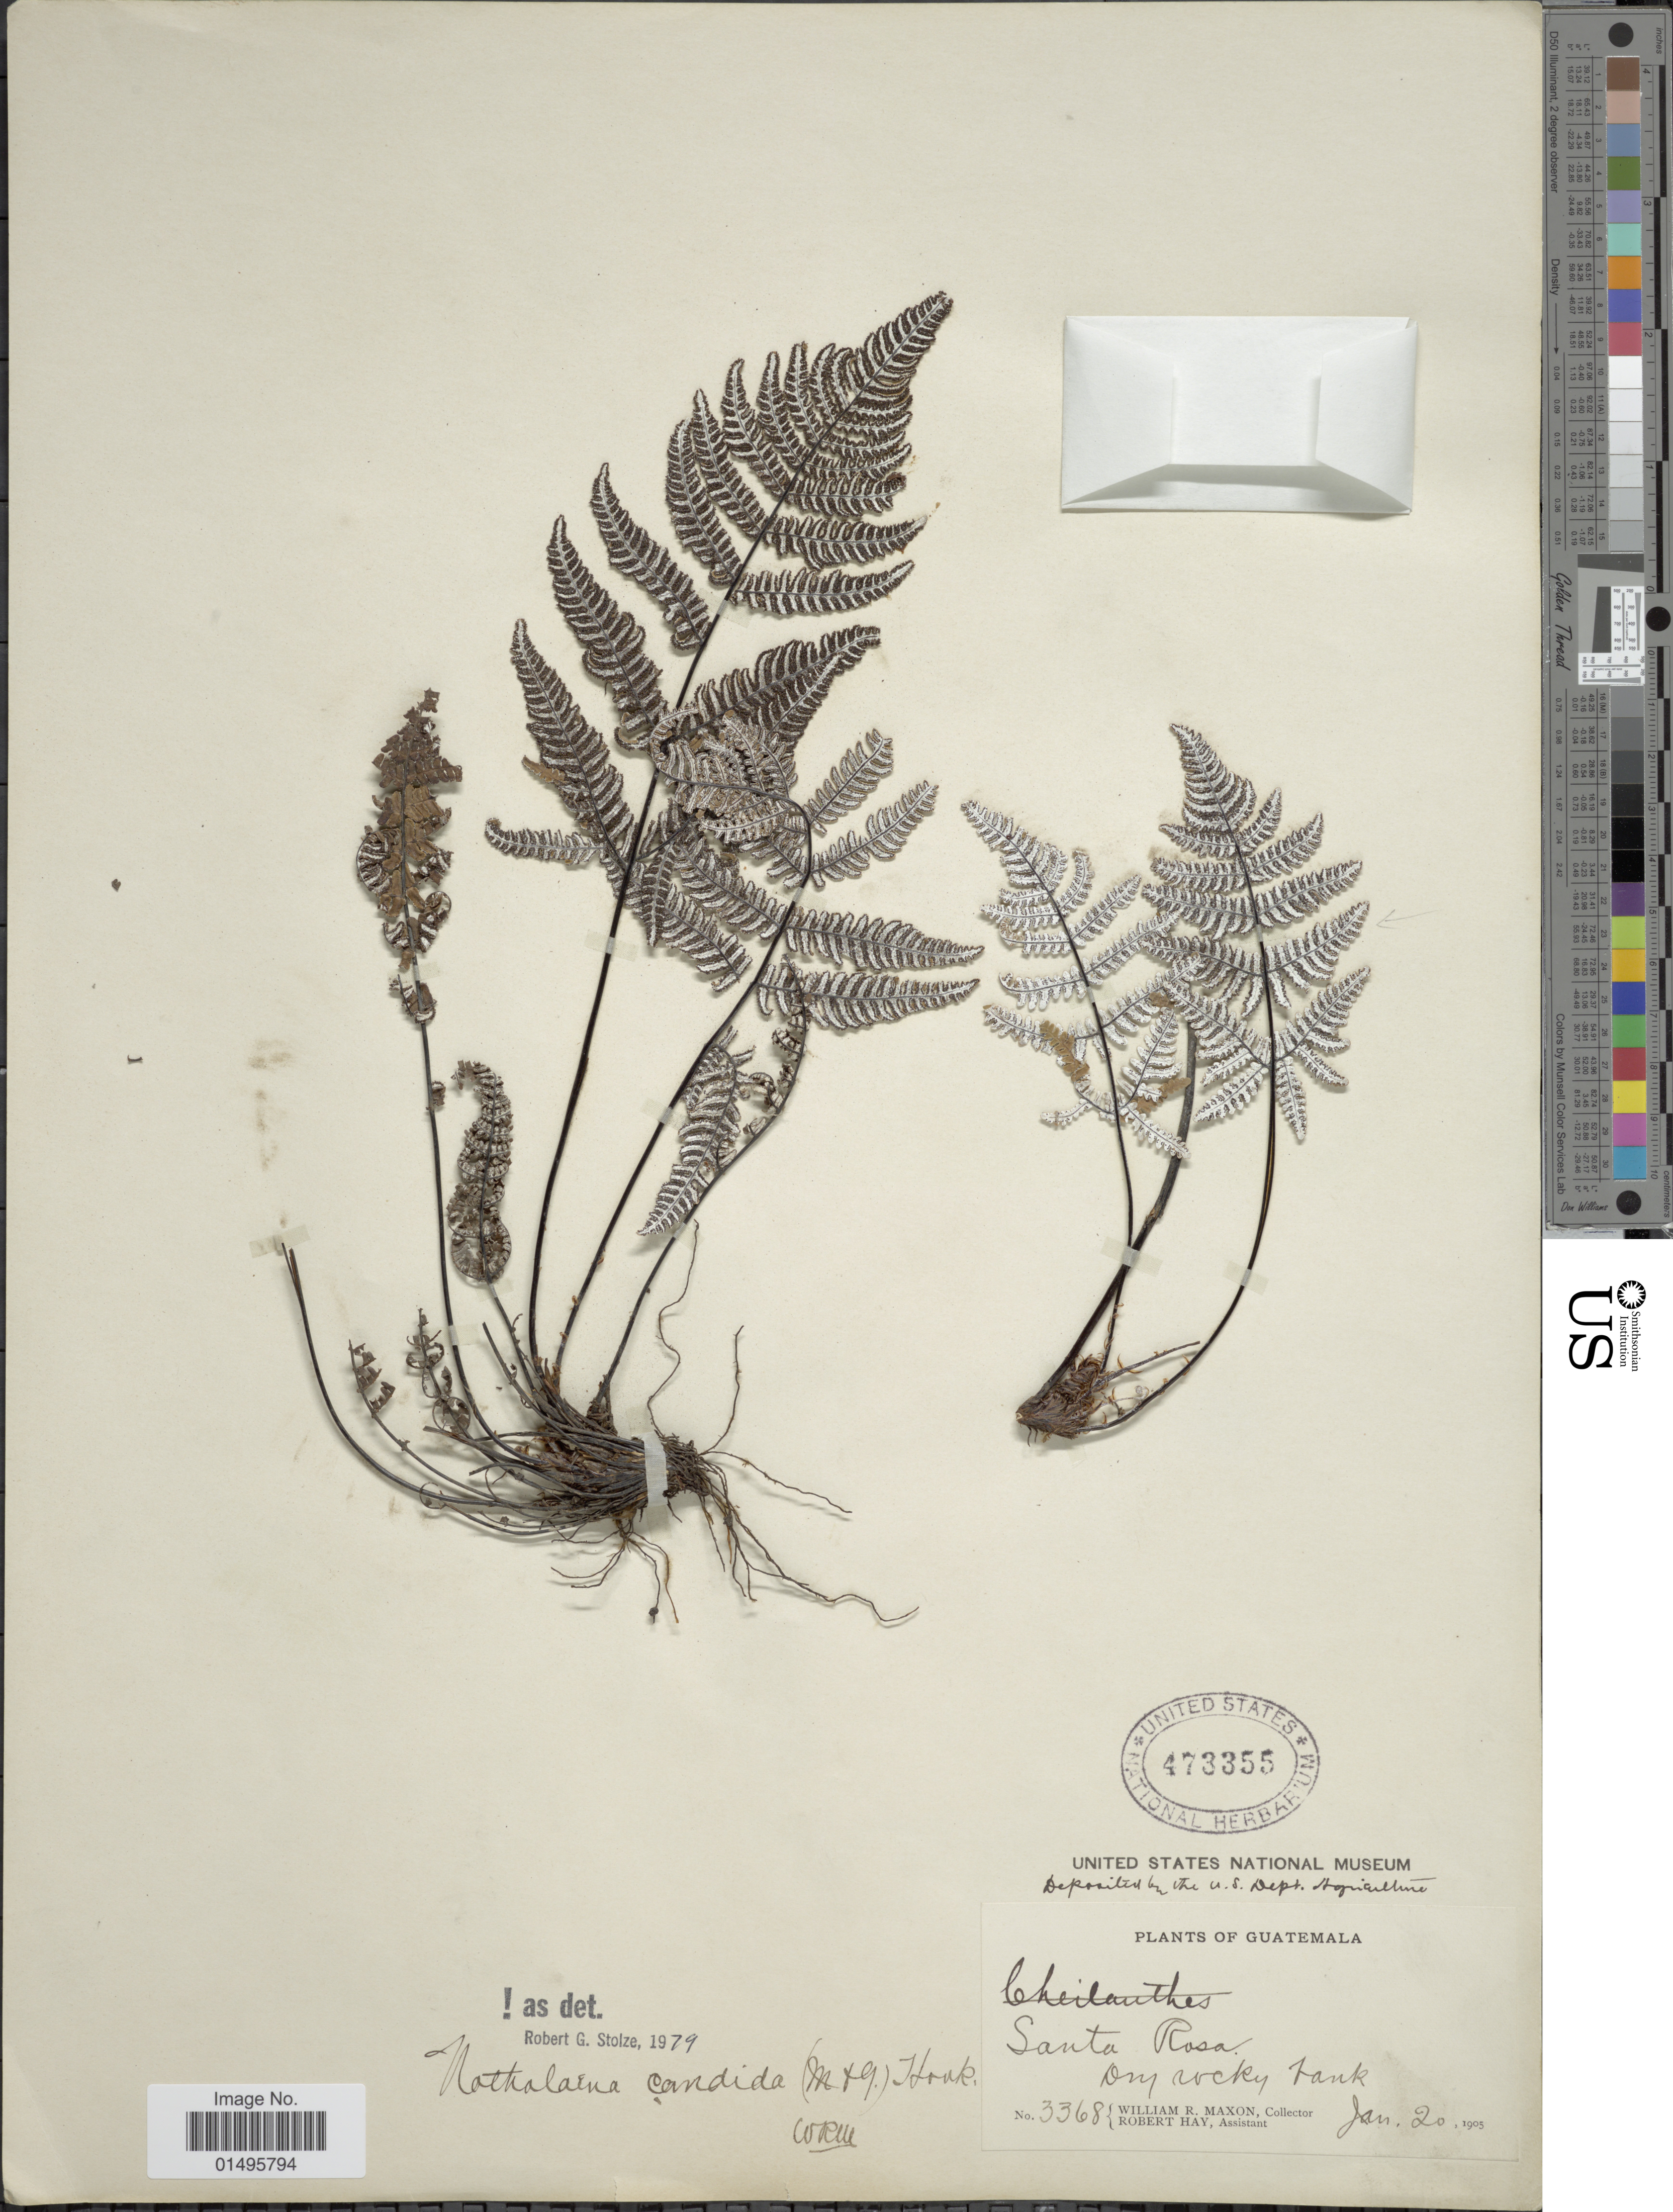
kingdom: Plantae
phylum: Tracheophyta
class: Polypodiopsida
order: Polypodiales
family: Pteridaceae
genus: Notholaena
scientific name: Notholaena candida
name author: (M. Martens) Hook.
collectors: W. R. Maxon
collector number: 3368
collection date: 1905-01-20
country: Guatemala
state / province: Santa Rosa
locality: Santa Rosa, on rocky tank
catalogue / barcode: US 473355